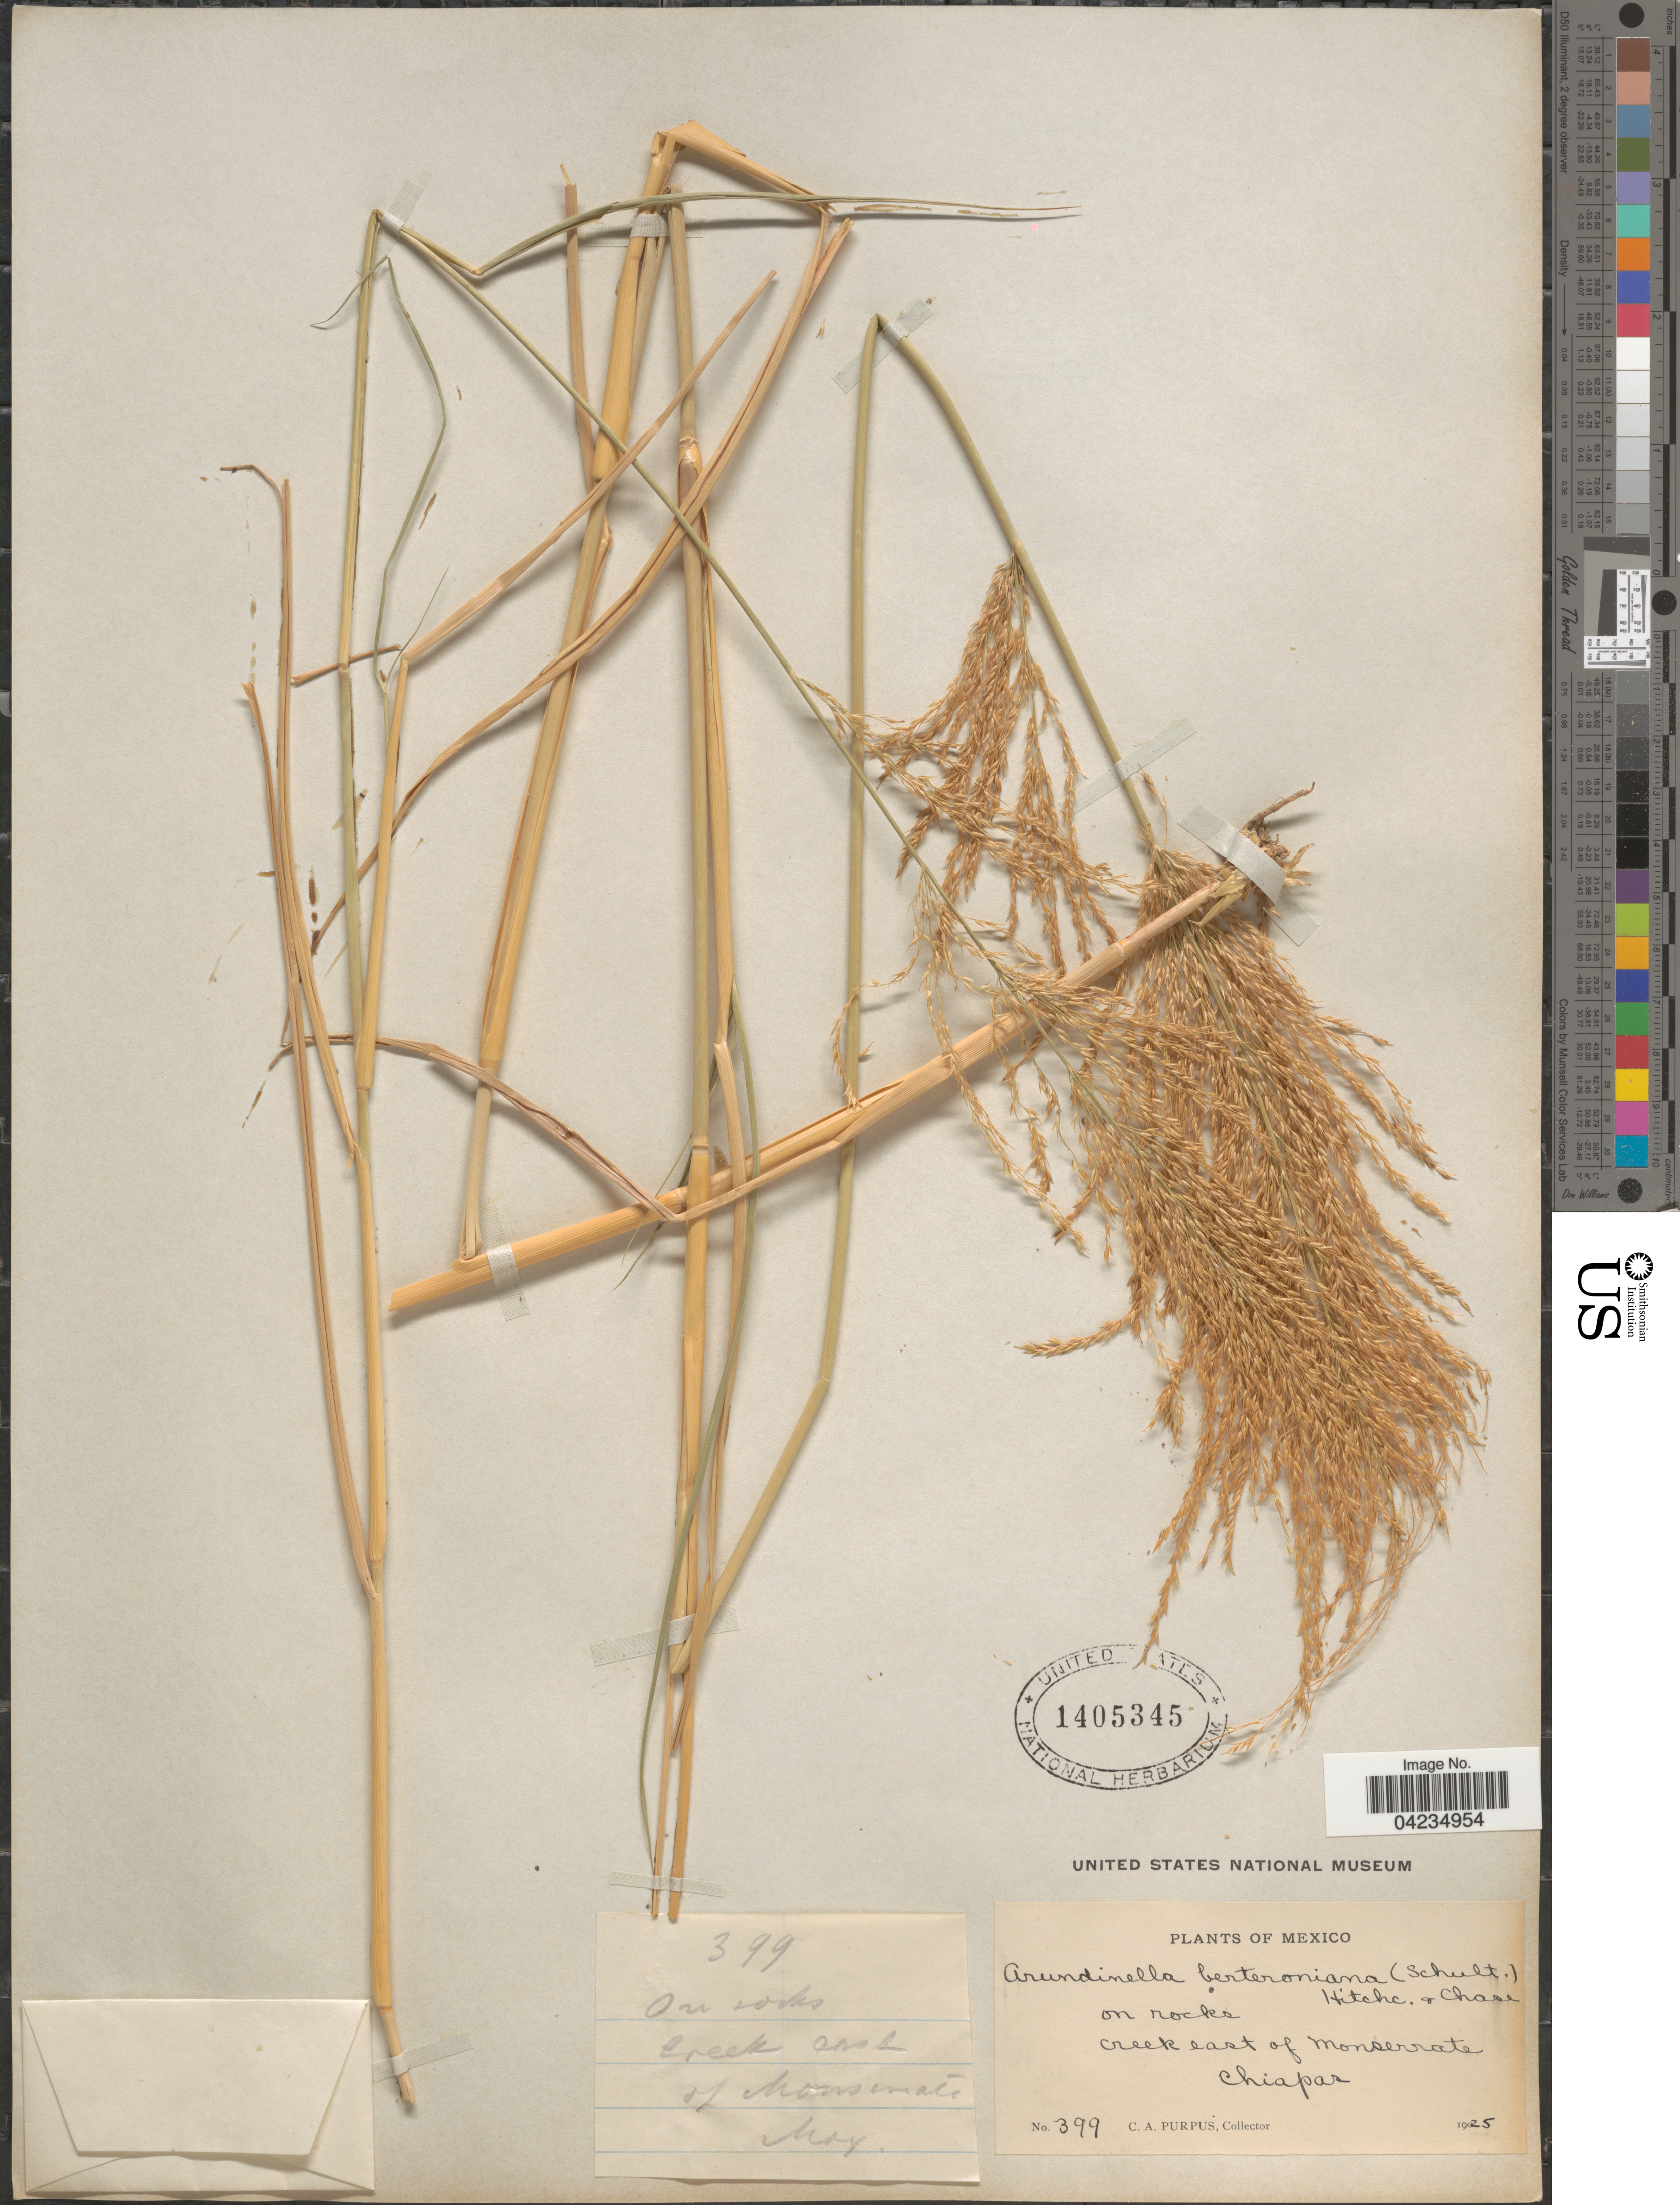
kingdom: Plantae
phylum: Tracheophyta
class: Liliopsida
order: Poales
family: Poaceae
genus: Arundinella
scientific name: Arundinella berteroniana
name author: (Schult.) Hitchc. & Chase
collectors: C. A. Purpus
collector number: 399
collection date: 1925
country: Mexico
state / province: Chiapas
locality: On rocks creek east of Monserrate.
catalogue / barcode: US 1405345